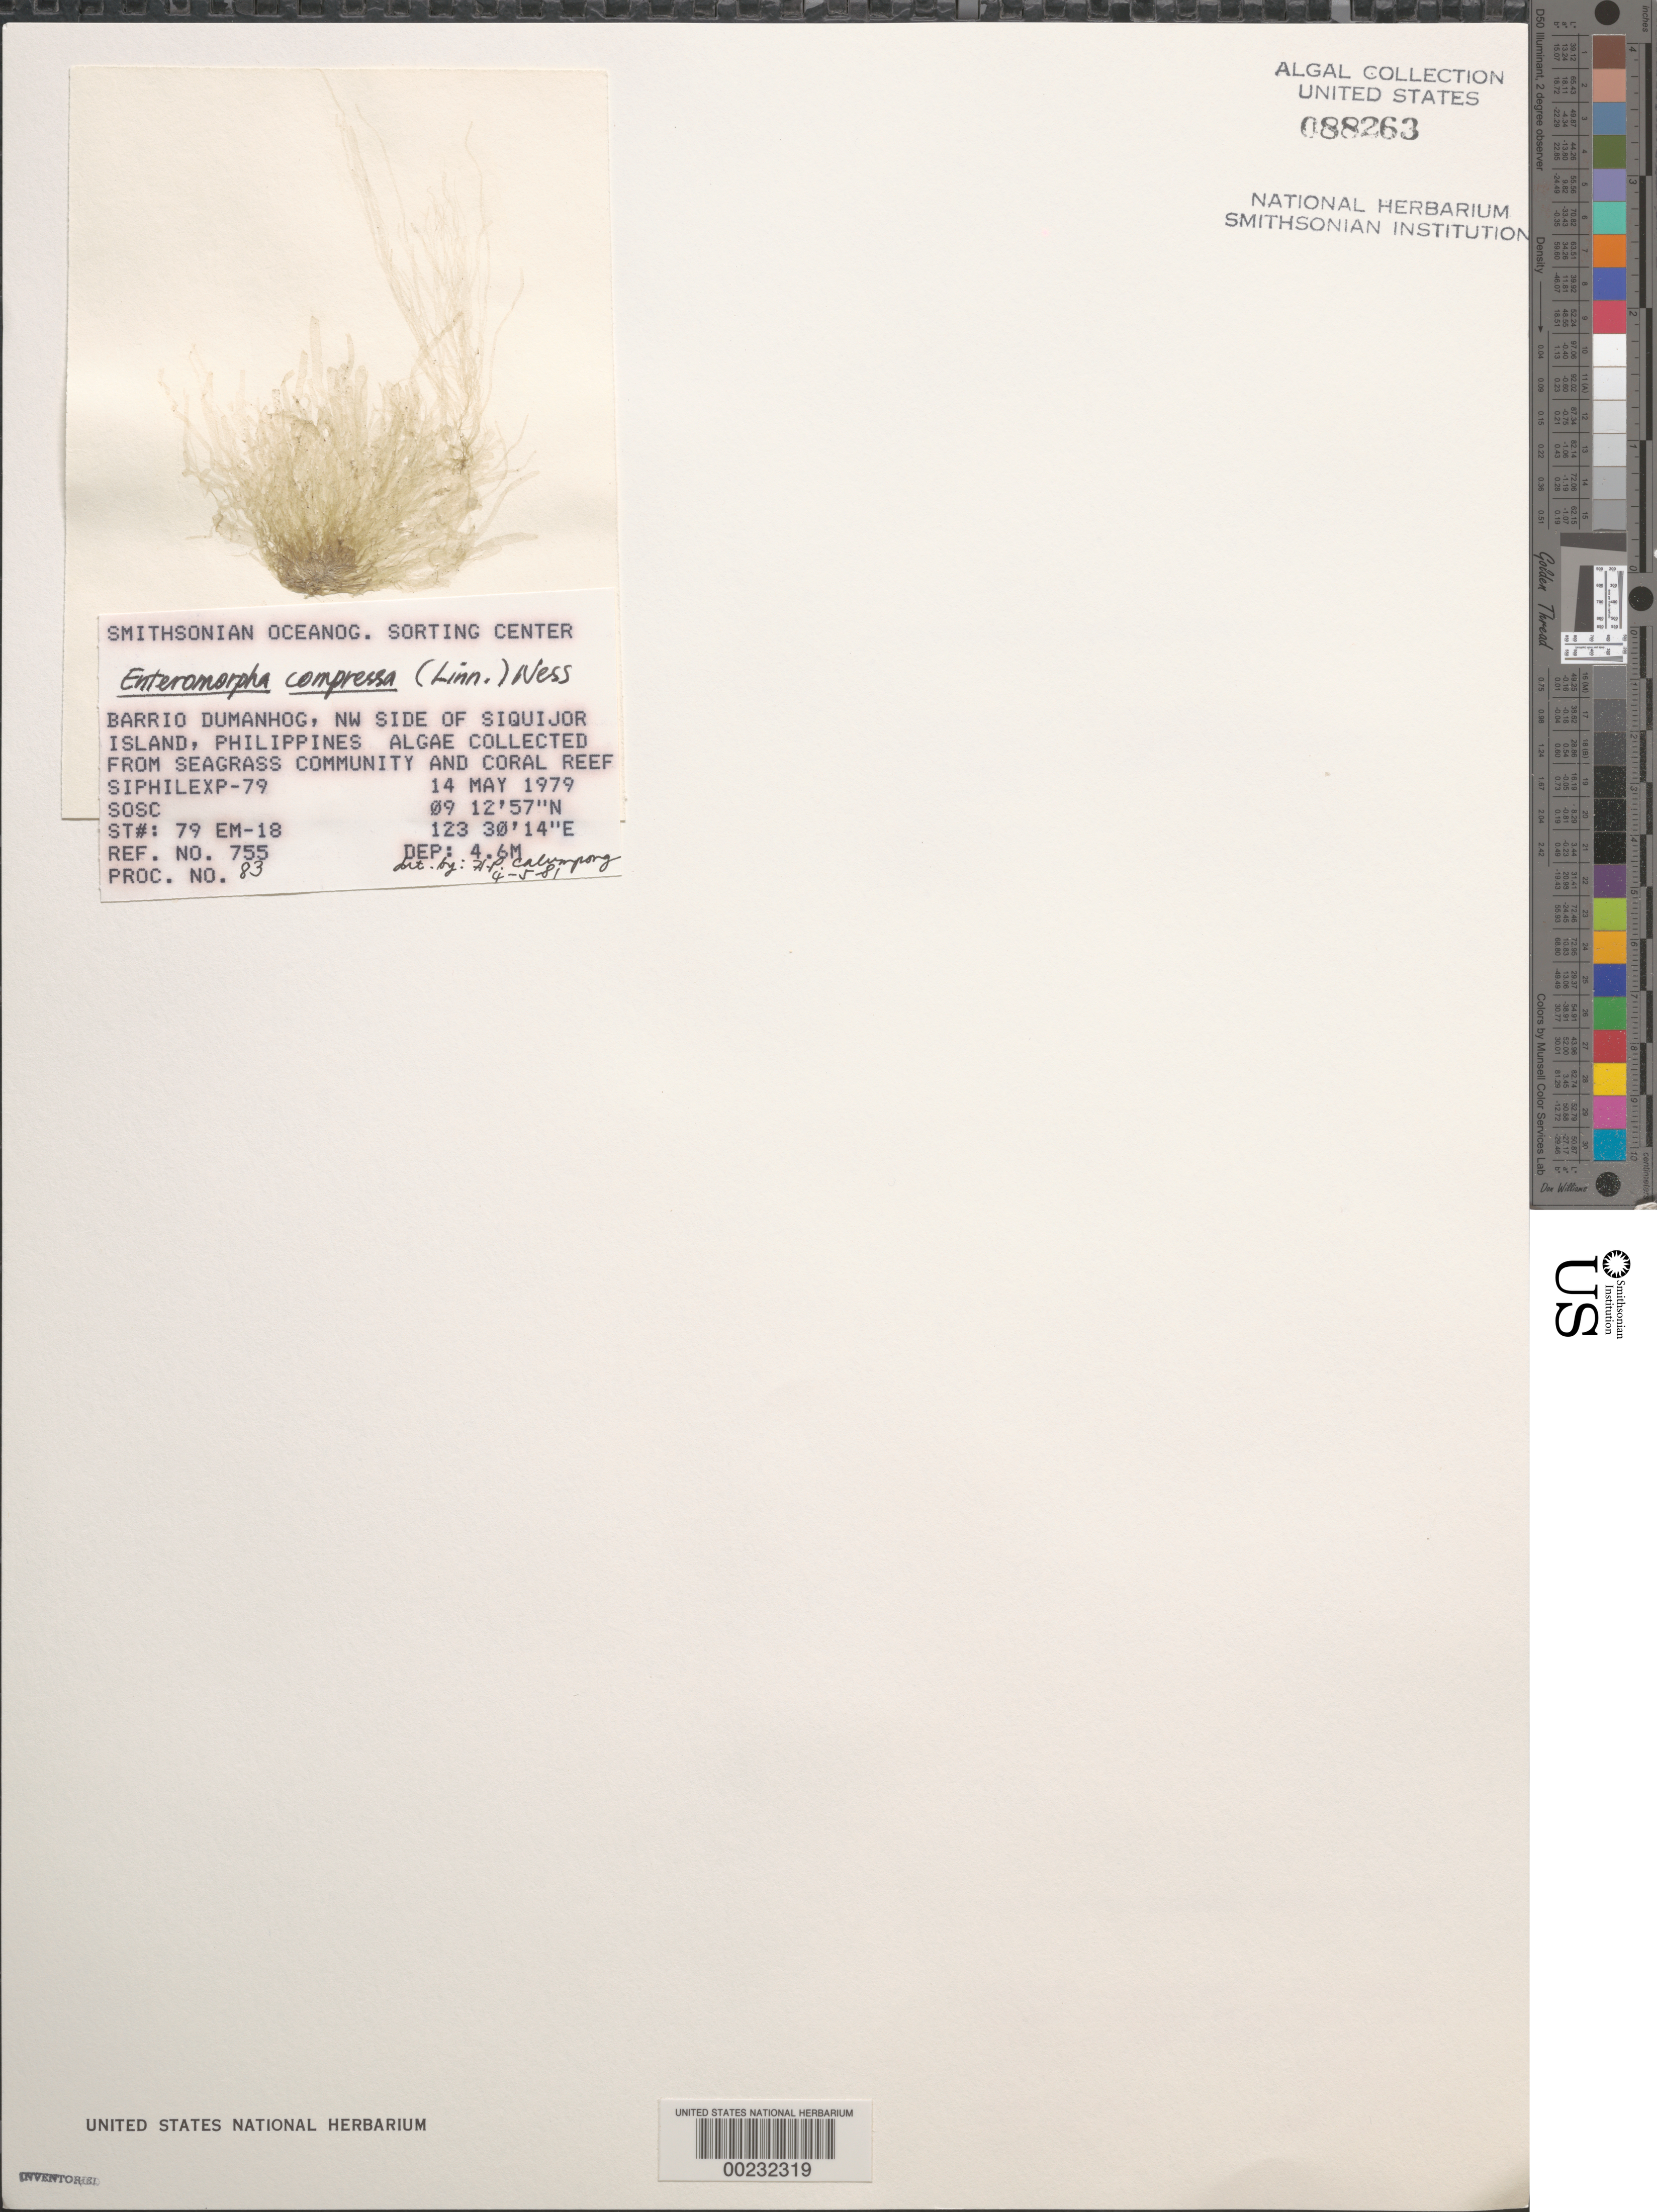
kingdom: Plantae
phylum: Chlorophyta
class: Ulvophyceae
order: Ulvales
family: Ulvaceae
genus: Ulva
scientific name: Ulva compressa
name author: L.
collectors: SOSC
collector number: Station 79 Em-18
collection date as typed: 14 May 1979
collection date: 1979-05-14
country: Philippines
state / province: Central Visayas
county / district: Siquijor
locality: Visayan, Barrio dumanhog, siquijor island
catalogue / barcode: US 88263